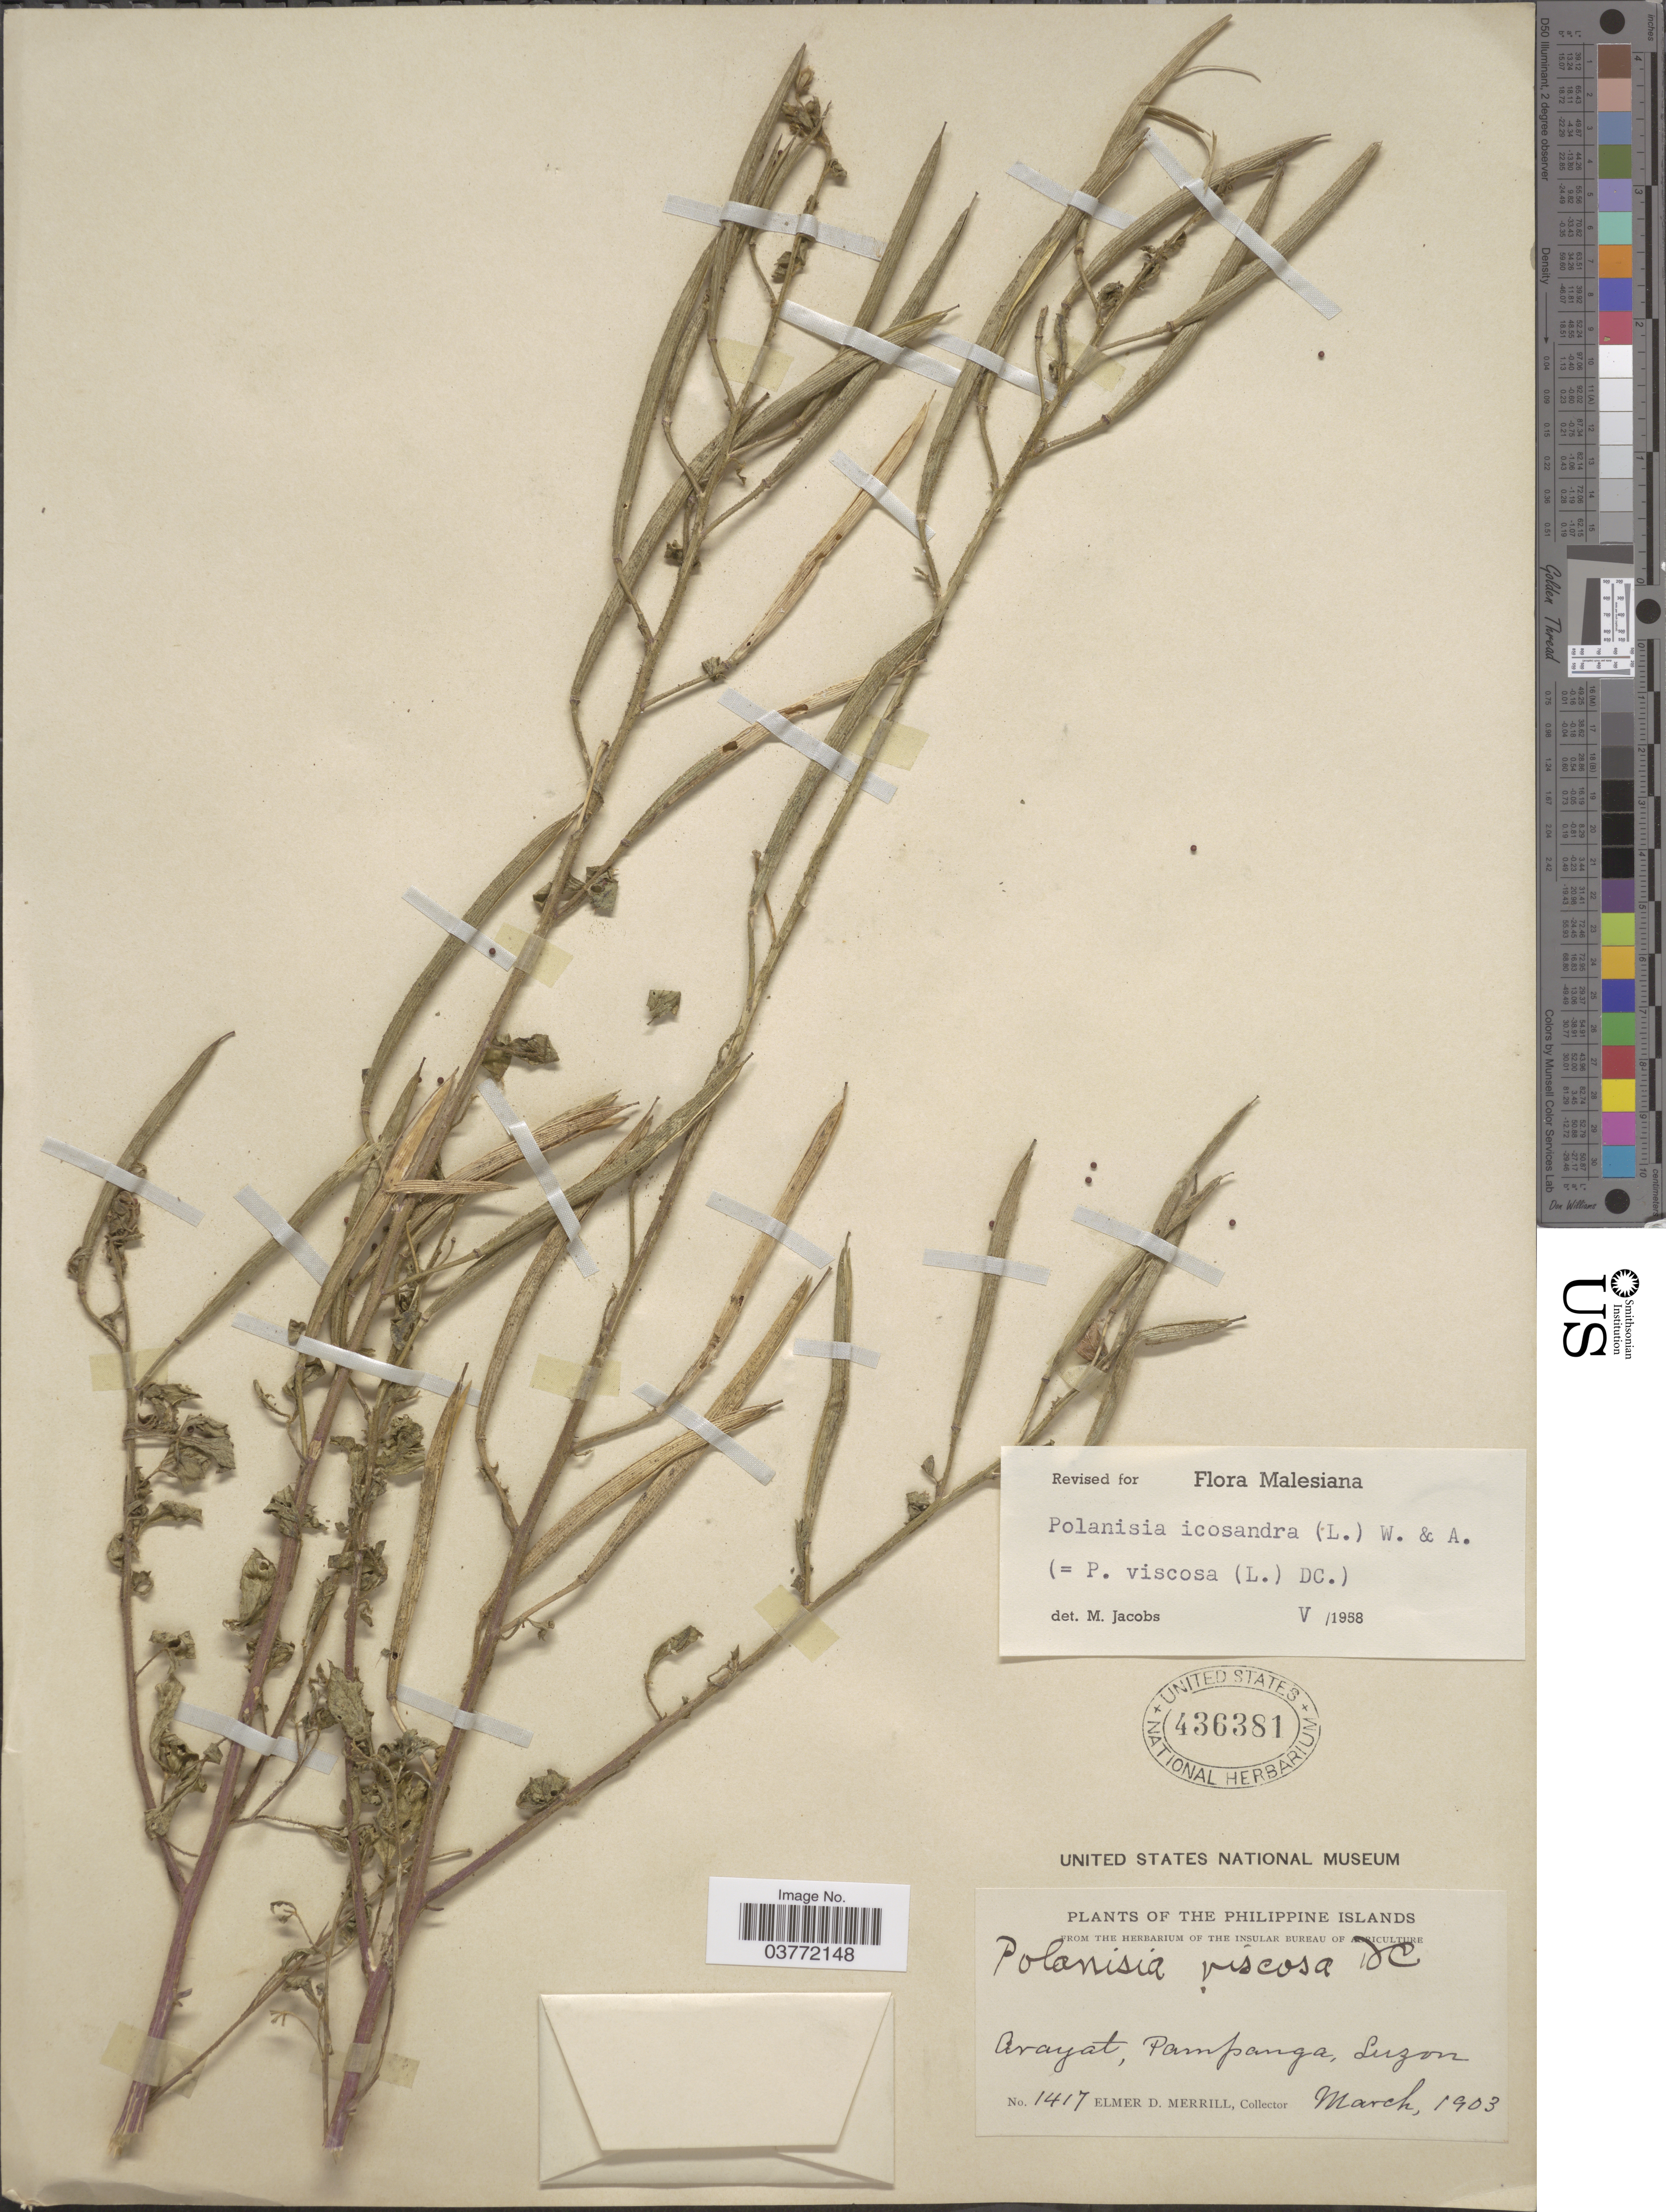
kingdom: Plantae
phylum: Tracheophyta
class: Magnoliopsida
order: Brassicales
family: Cleomaceae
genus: Arivela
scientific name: Arivela viscosa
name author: (L.) Raf.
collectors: E. D. Merrill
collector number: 1417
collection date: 1903-03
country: Philippines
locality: Arayat, Pampanga, Luzon.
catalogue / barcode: US 436381